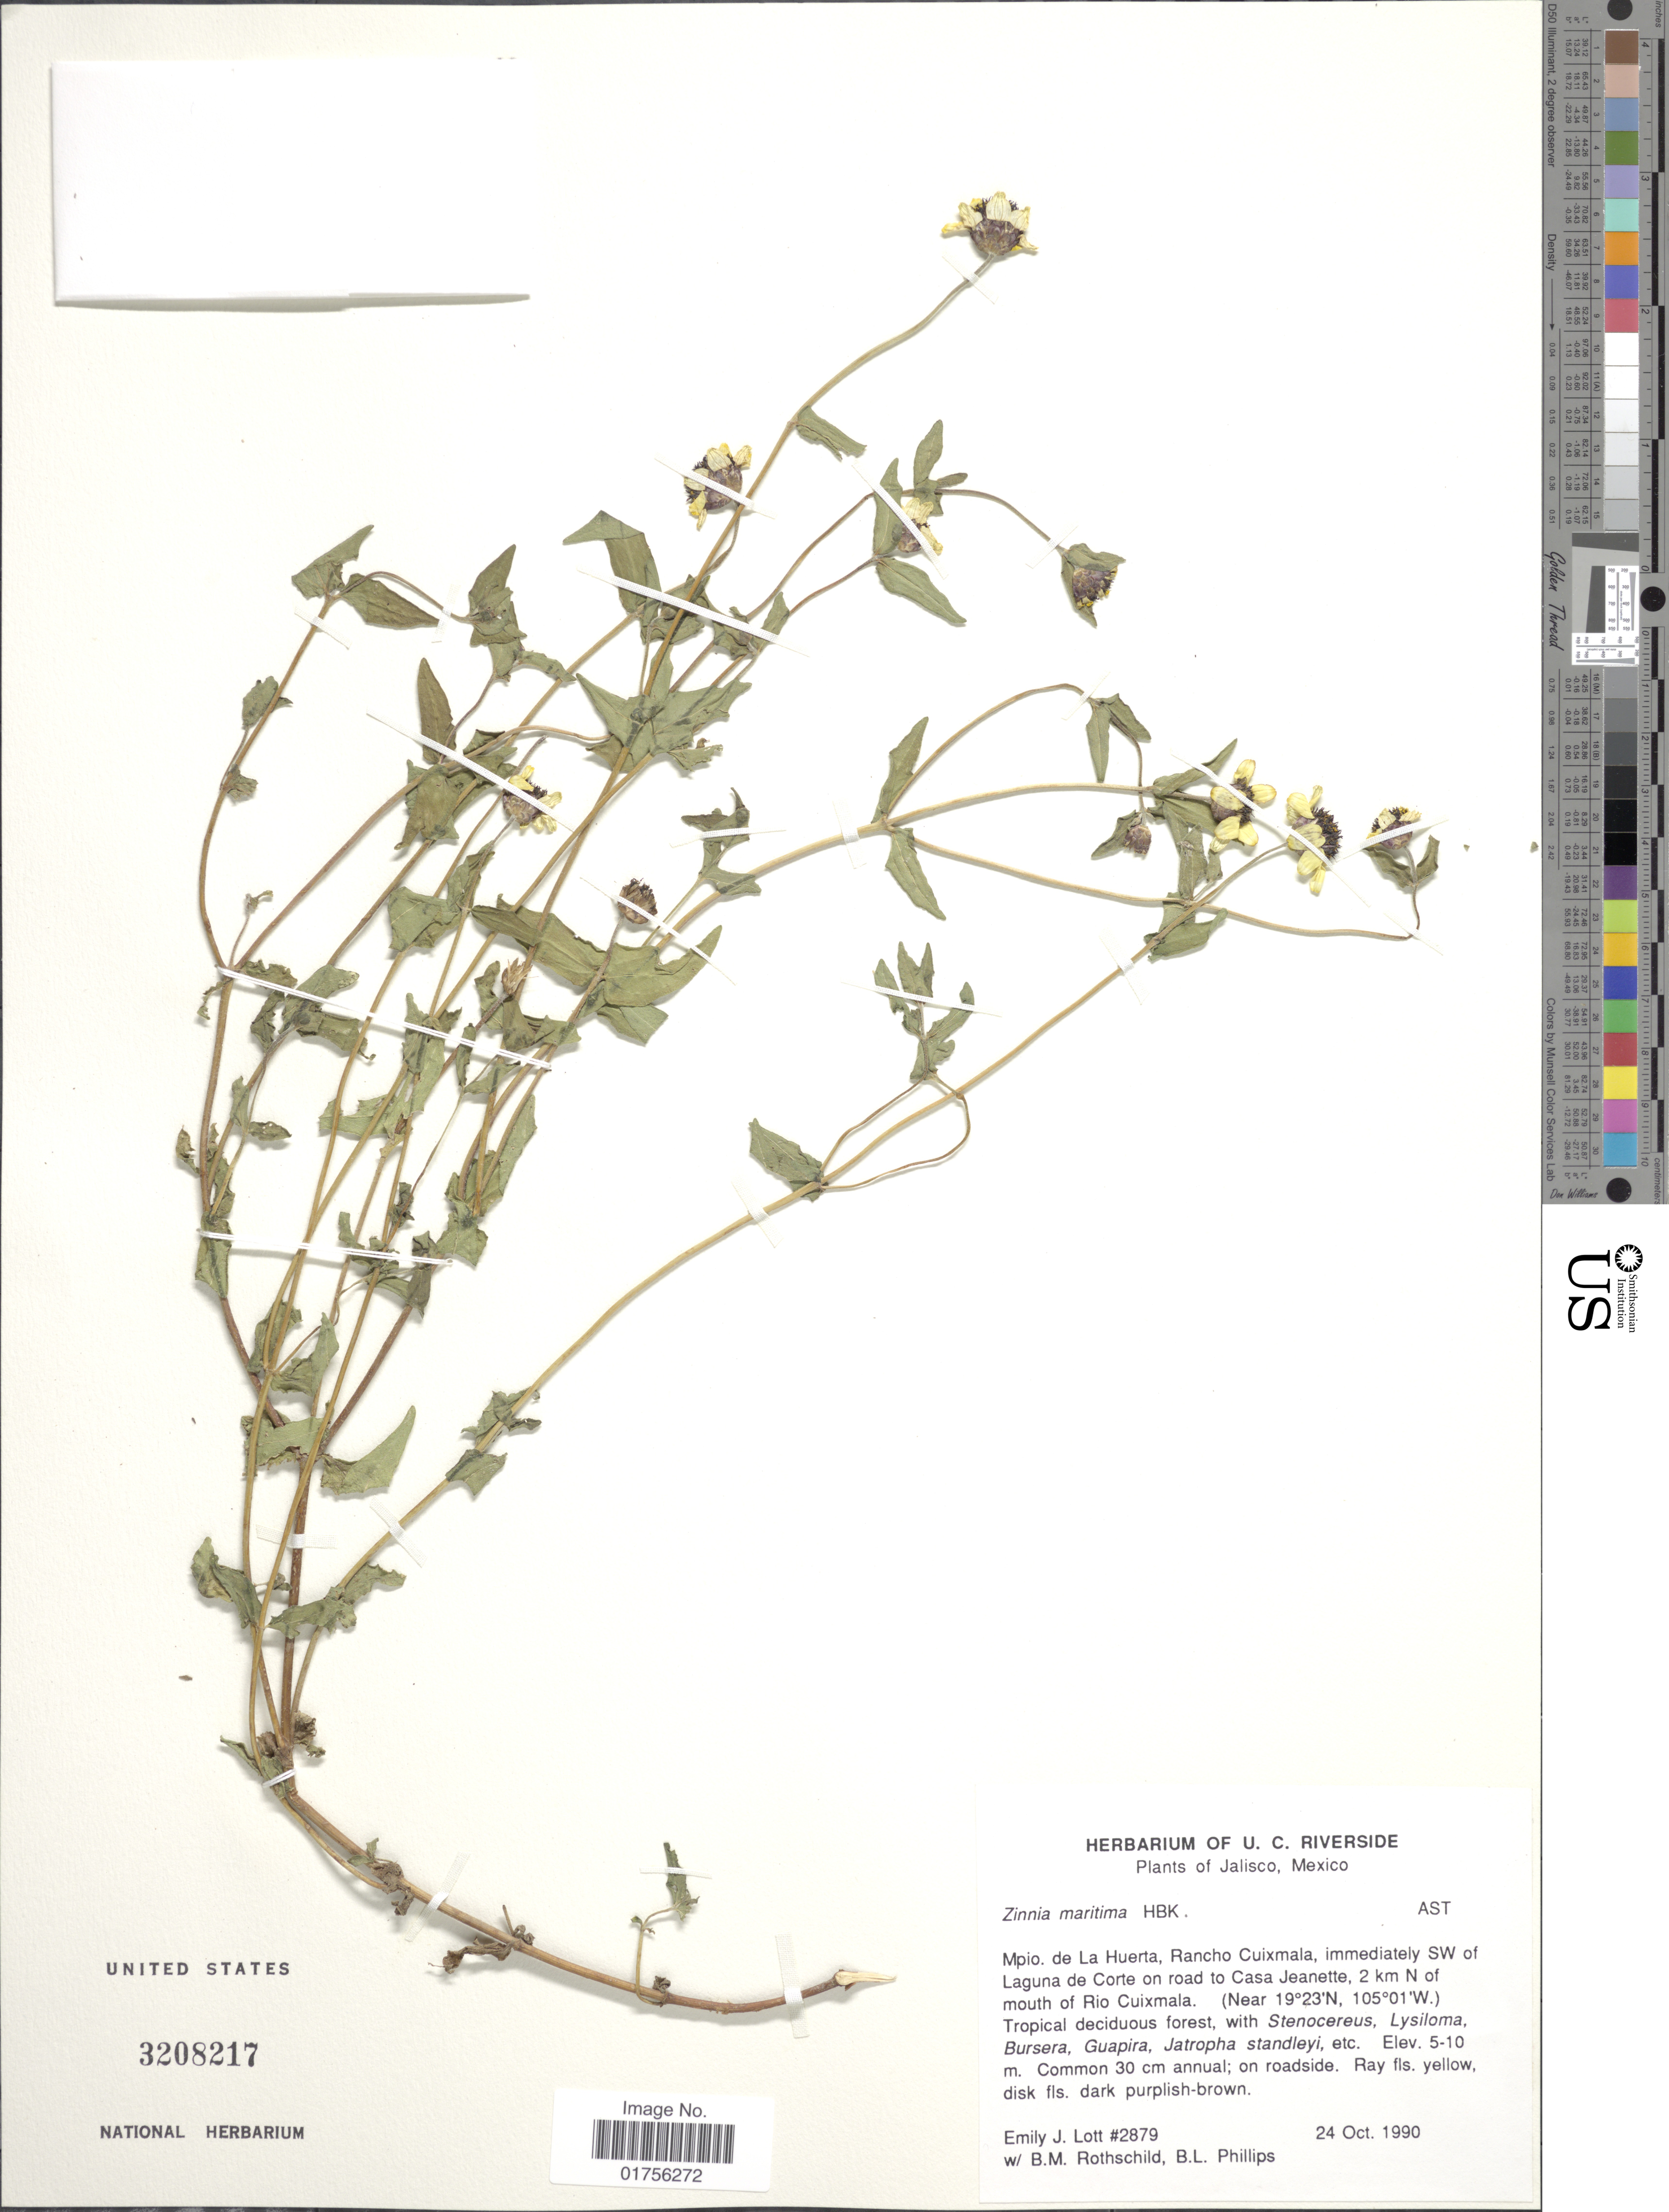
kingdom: Plantae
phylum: Tracheophyta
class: Magnoliopsida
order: Asterales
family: Asteraceae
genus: Zinnia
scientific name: Zinnia maritima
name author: Kunth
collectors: E. J. Lott, B. Rothschild & B. L. Phillips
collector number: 2879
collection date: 1990-10-24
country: Mexico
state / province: Jalisco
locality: Jalisco, Mexico, Mpio. de La Huerta, Rancho Cuizmala, immediately SW of Laguna de Corte on road to Casa Jeanette, 2 km N of mouth of Rio Cuixmala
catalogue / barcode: US 3208217